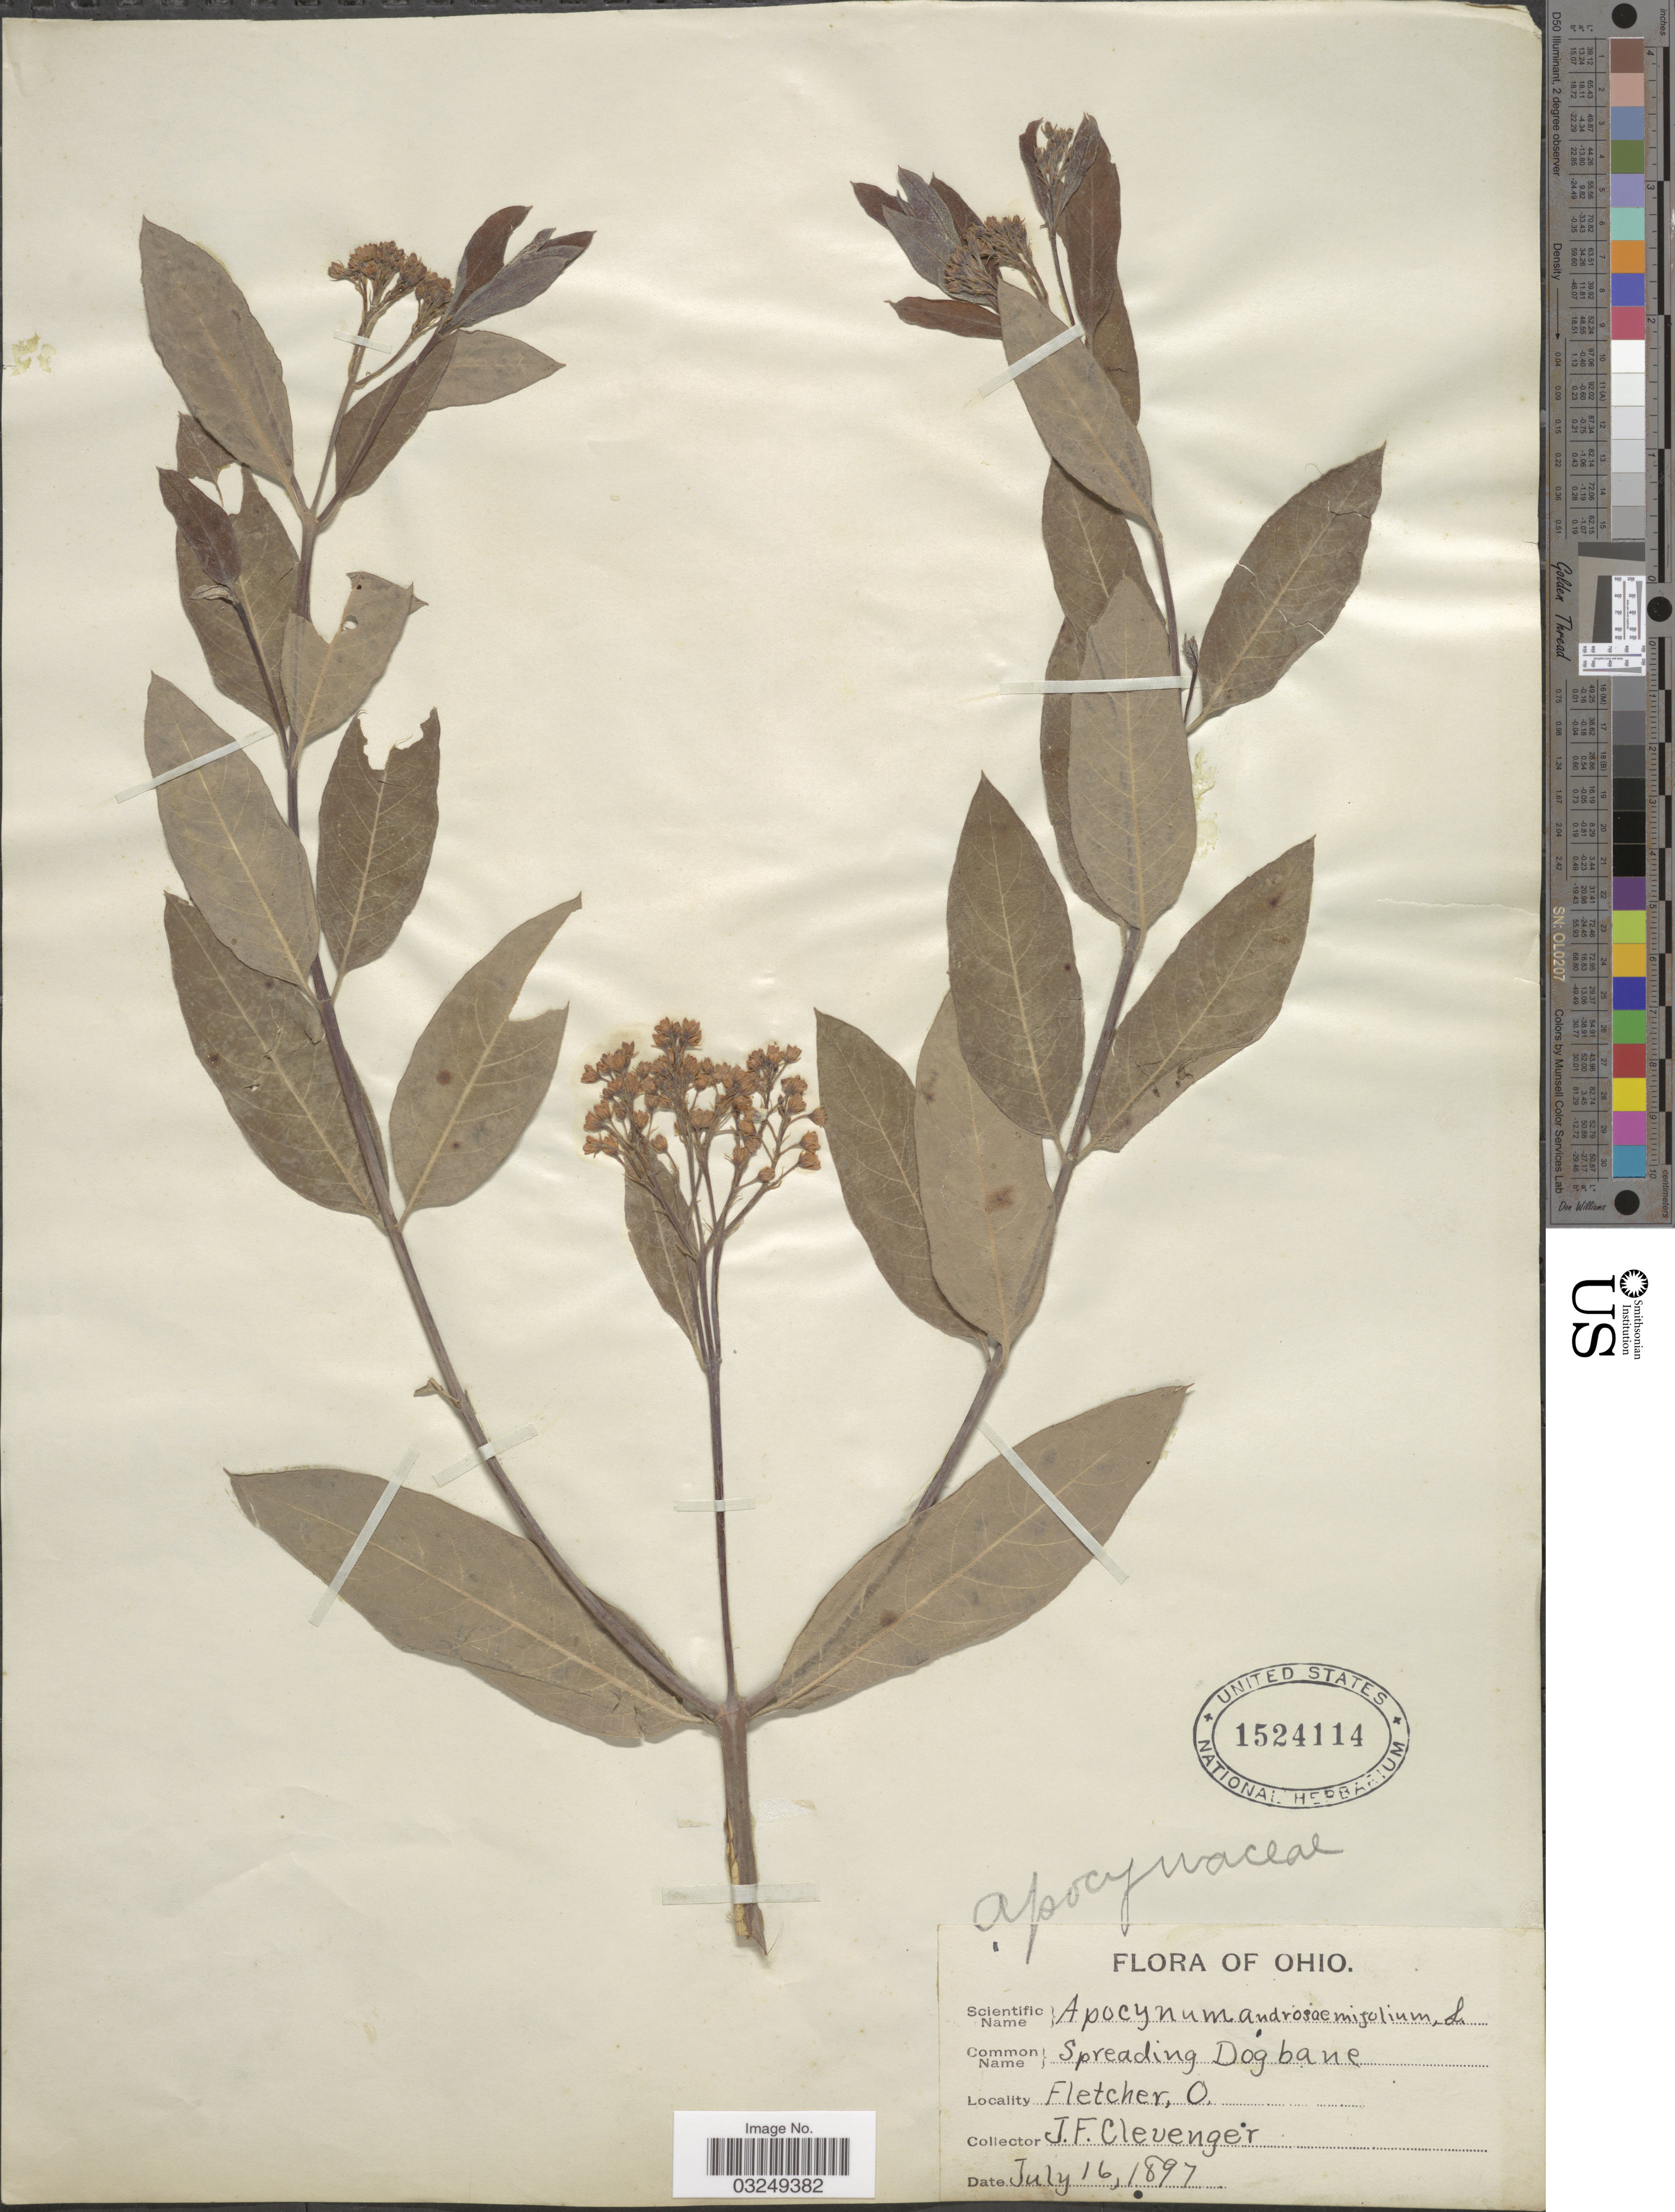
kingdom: Plantae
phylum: Tracheophyta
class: Magnoliopsida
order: Gentianales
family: Apocynaceae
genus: Apocynum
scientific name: Apocynum androsaemifolium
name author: L.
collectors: J. F. Clevenger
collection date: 1897-07-16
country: United States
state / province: Ohio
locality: Fletcher, O.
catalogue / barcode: US 1524114